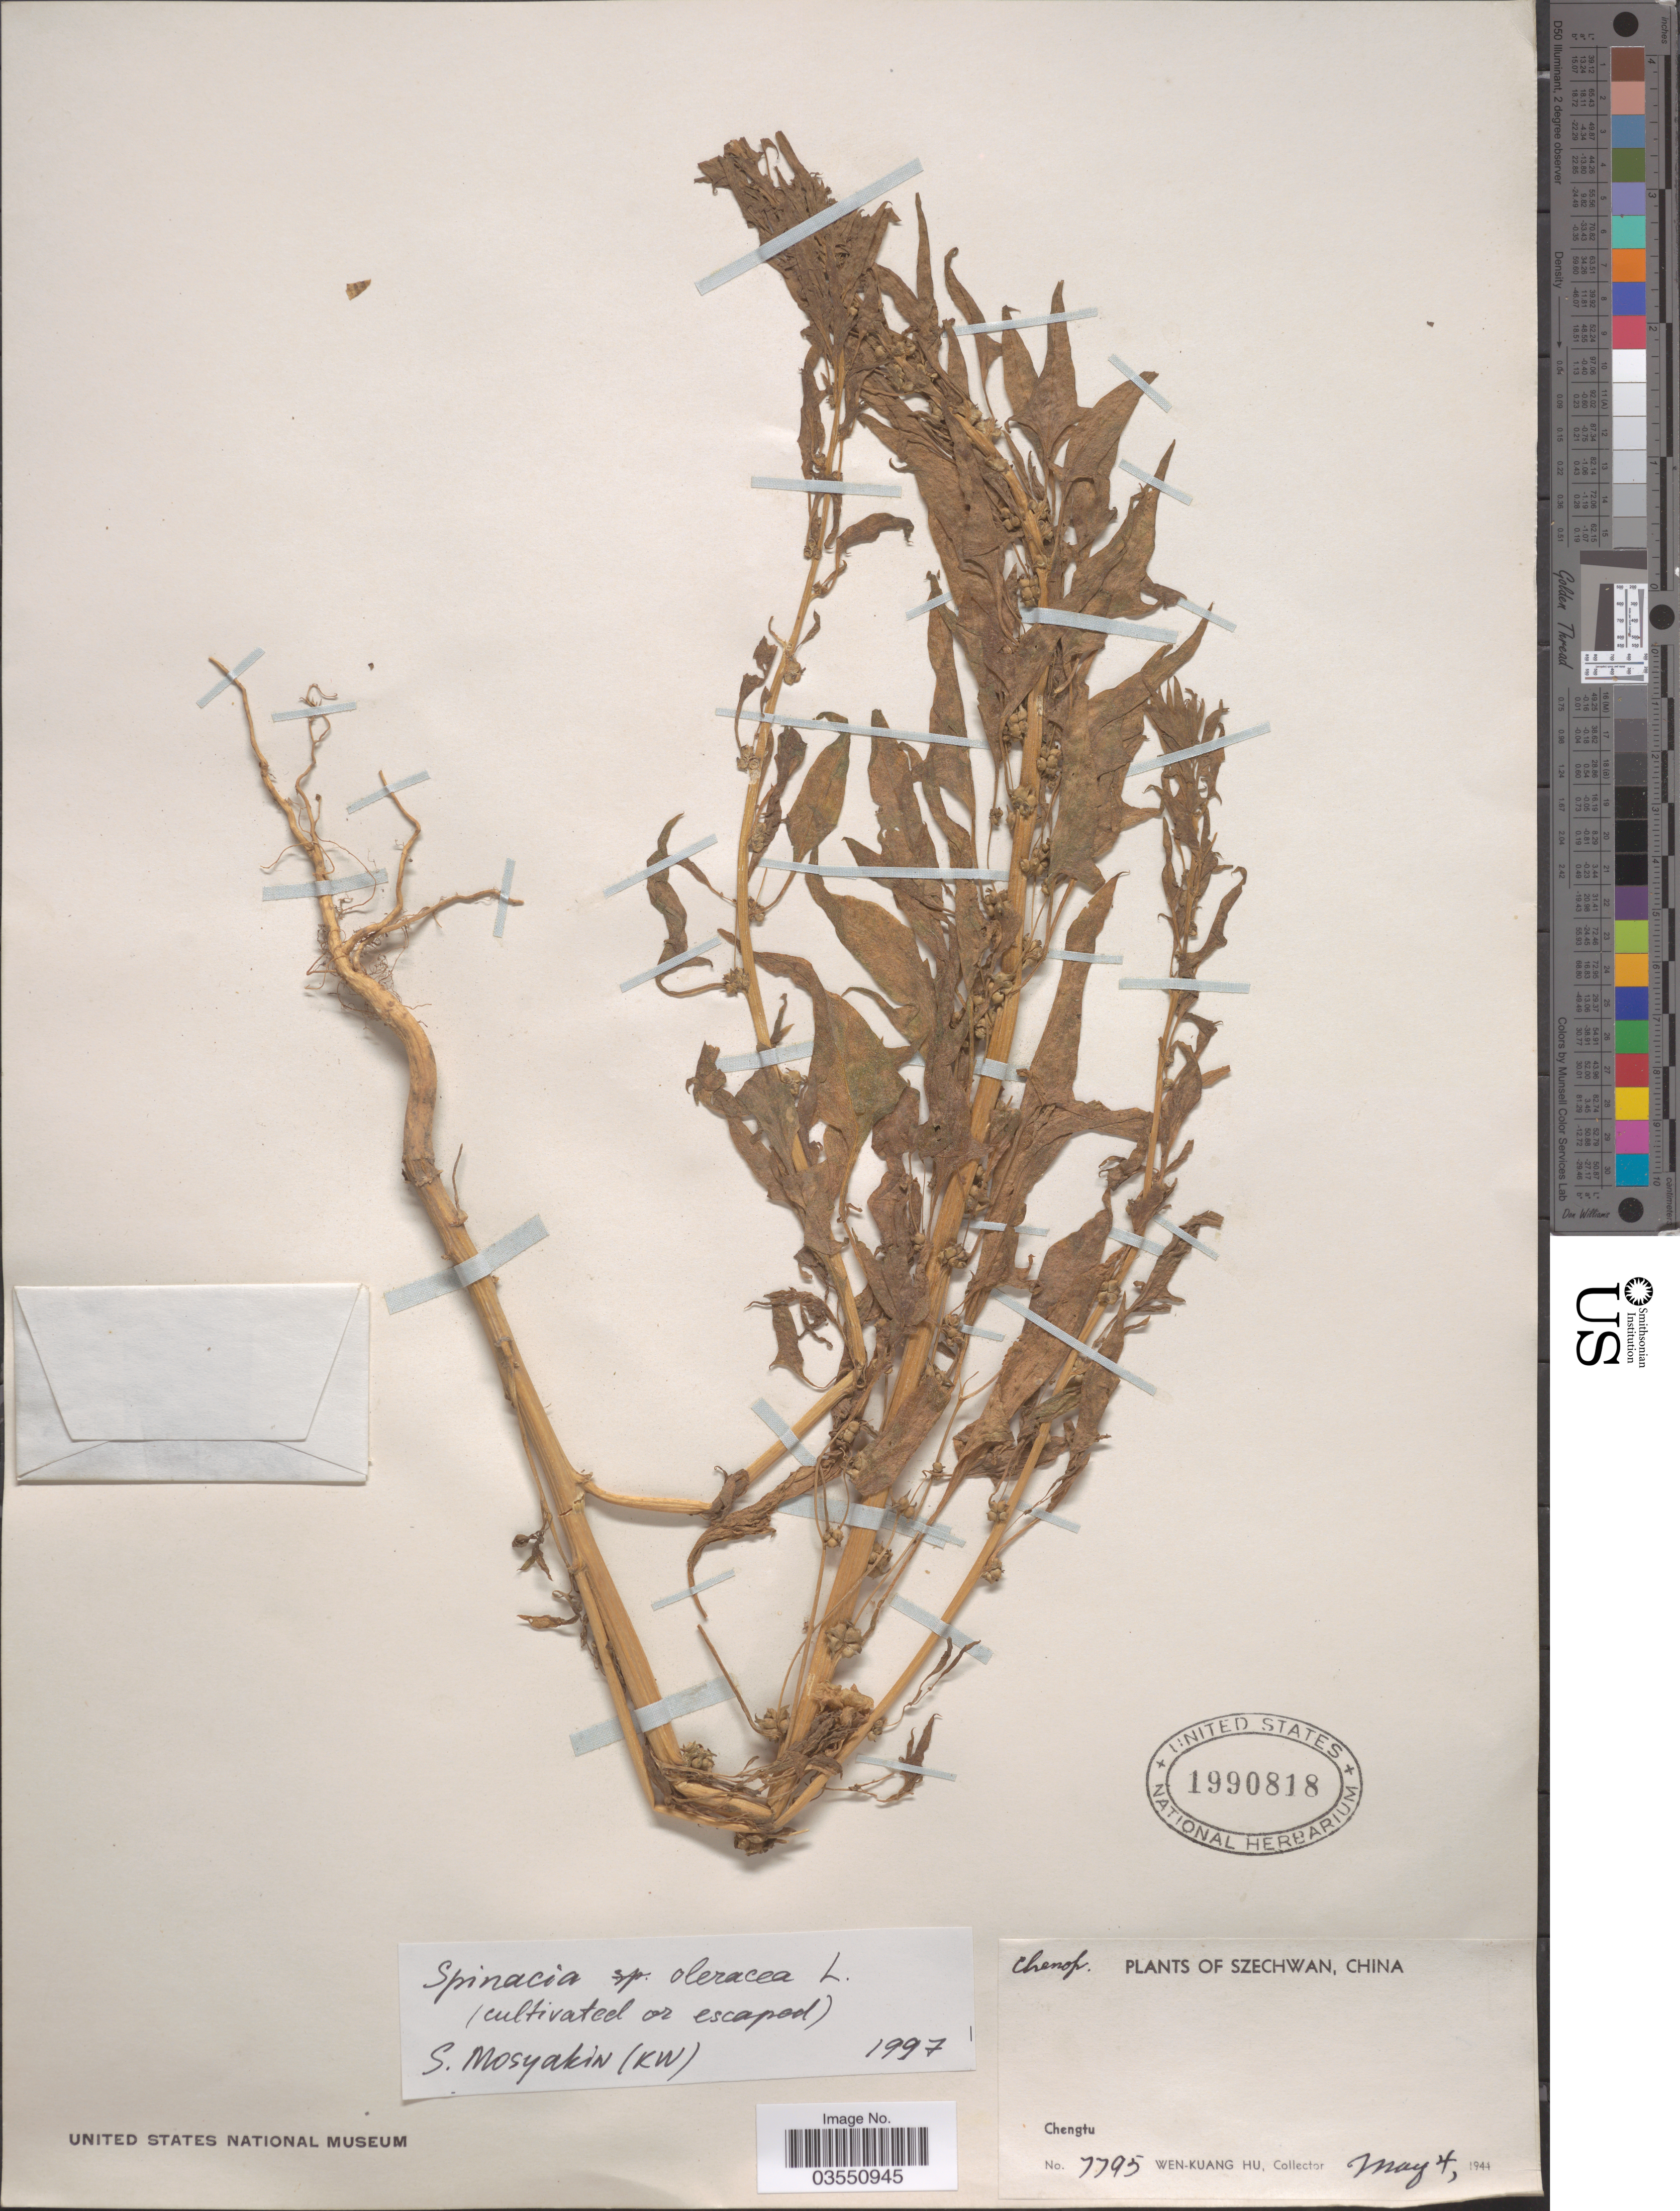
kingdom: Plantae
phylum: Tracheophyta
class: Magnoliopsida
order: Caryophyllales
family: Amaranthaceae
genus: Spinacia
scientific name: Spinacia oleracea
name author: L.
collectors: W. K. Hu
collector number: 7795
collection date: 1944-05-04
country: China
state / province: Sichuan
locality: Szechwan. Chengtu.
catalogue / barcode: US 1990818